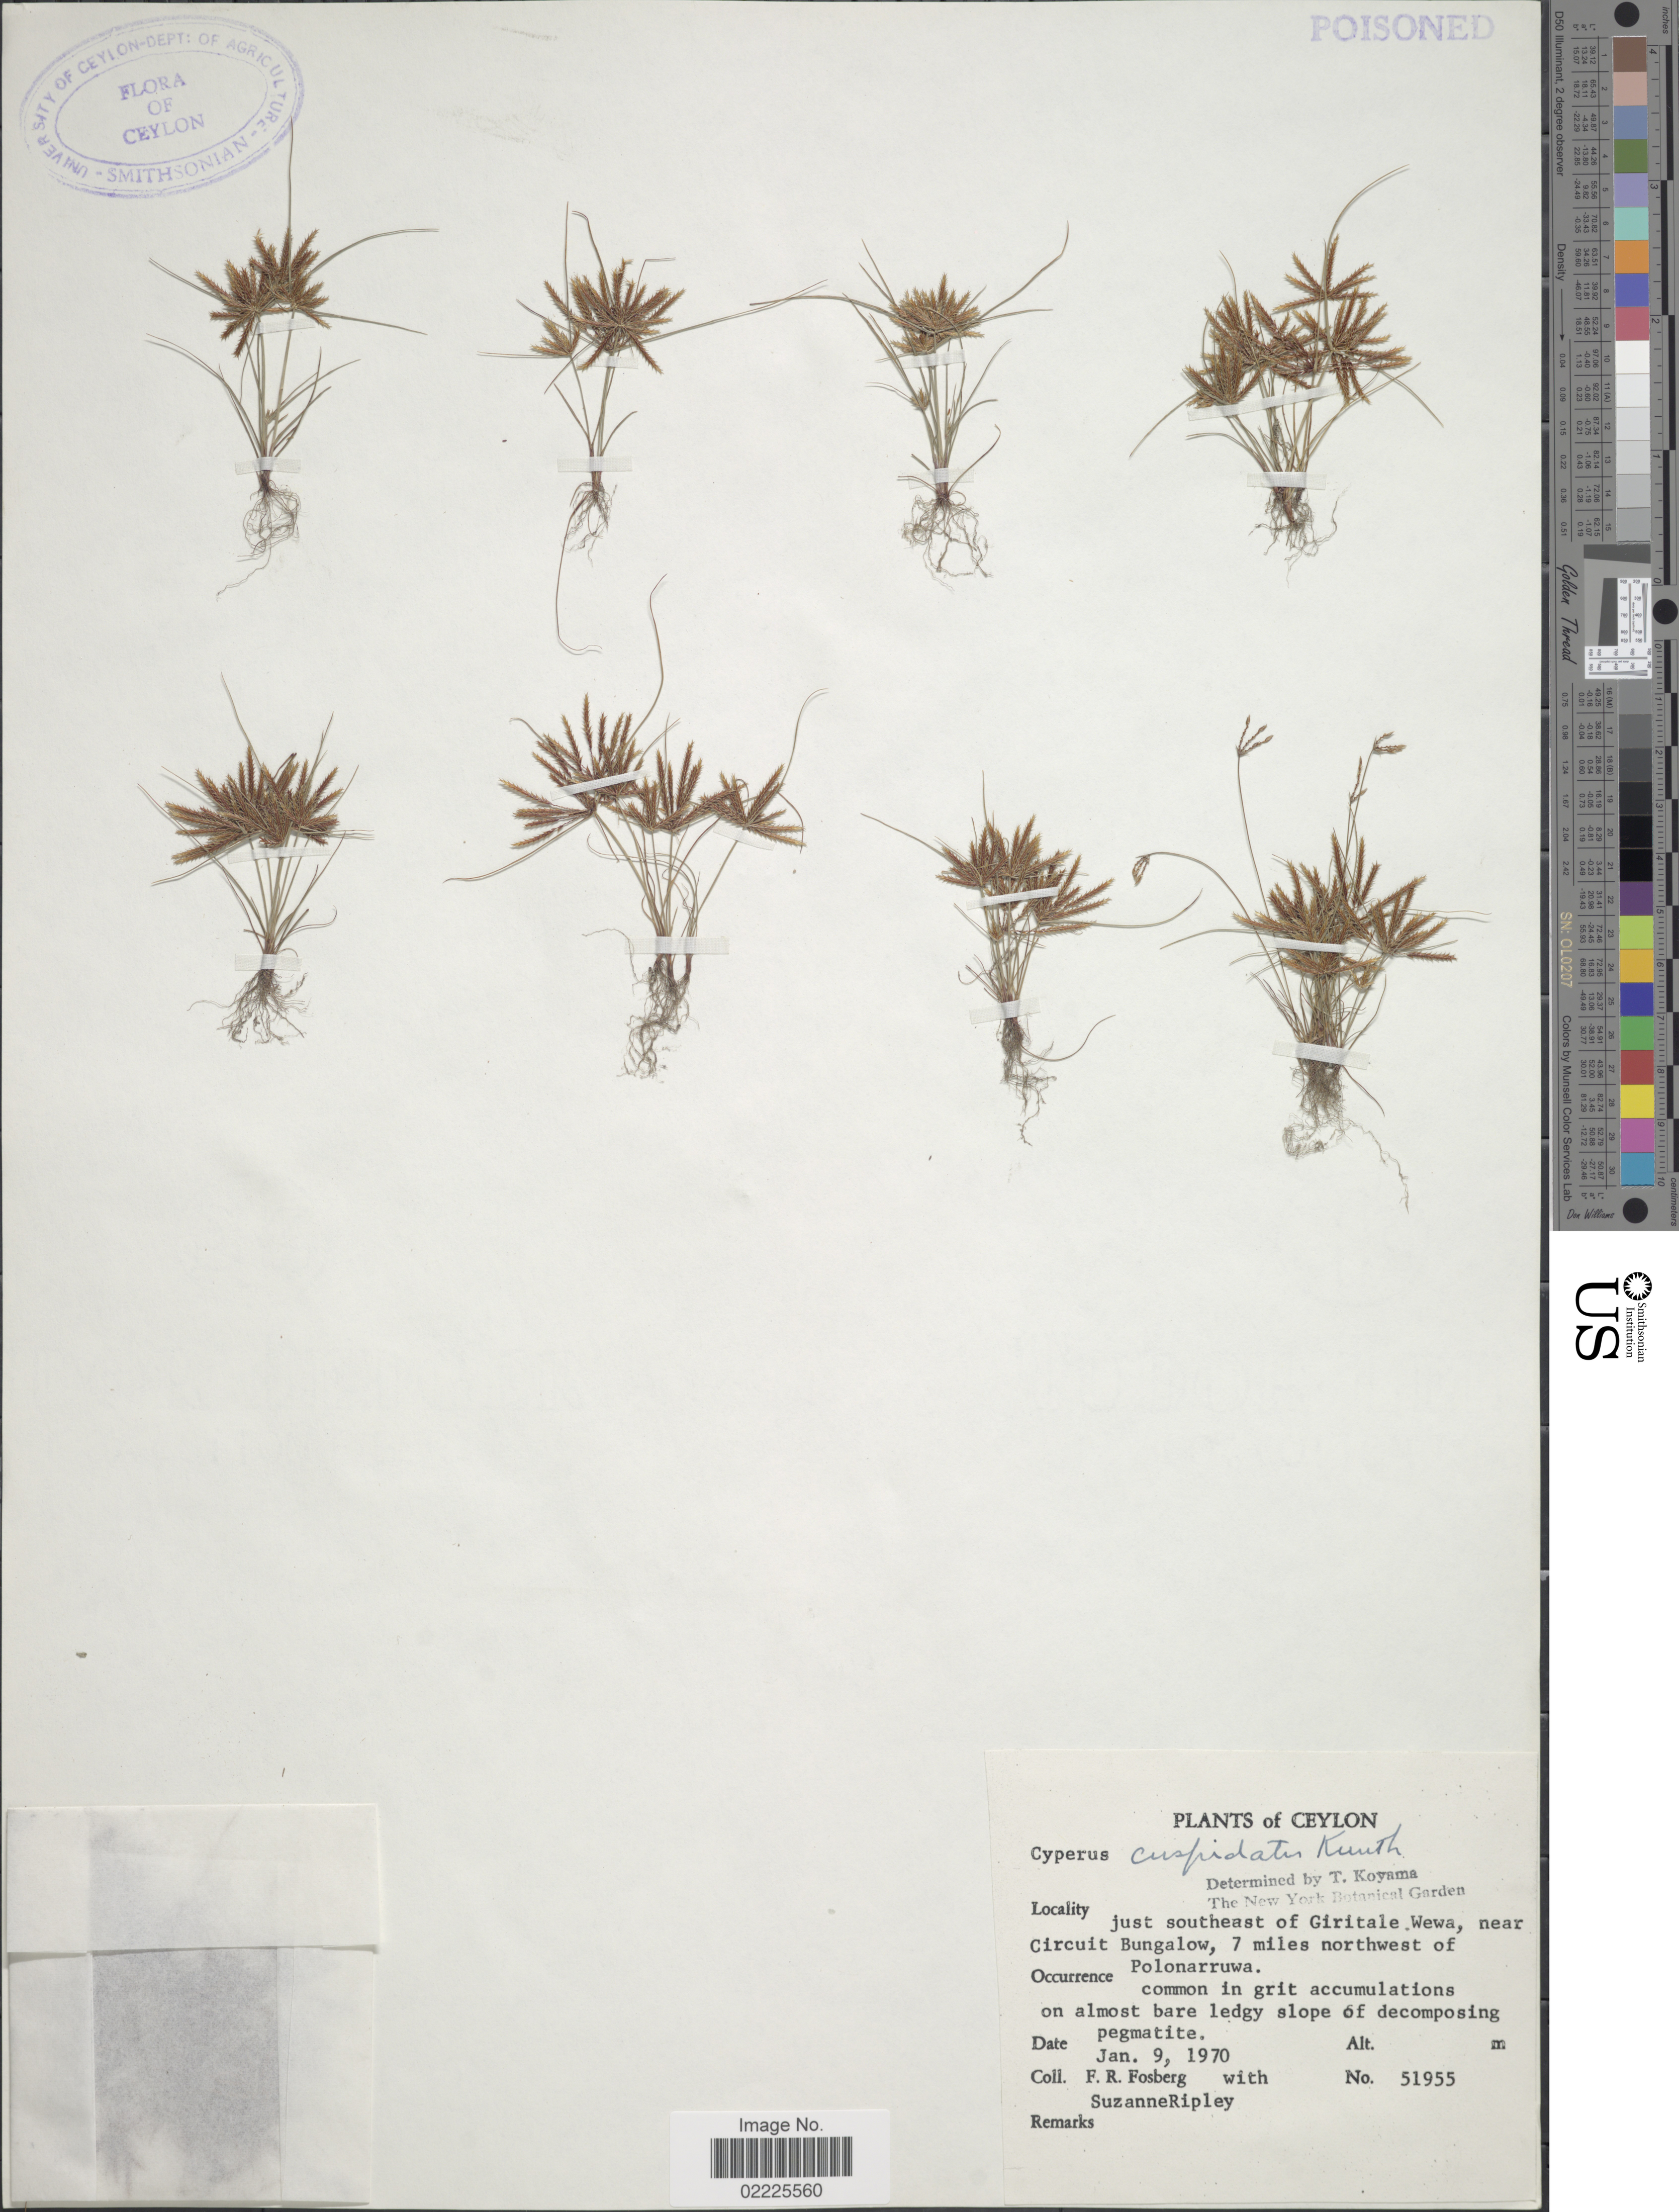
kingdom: Plantae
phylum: Tracheophyta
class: Liliopsida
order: Poales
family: Cyperaceae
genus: Cyperus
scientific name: Cyperus cuspidatus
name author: Kunth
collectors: F. R. Fosberg & S. Ripley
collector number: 51955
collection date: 1970-01-09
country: Sri Lanka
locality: Ceylon, just southeast of Giritale Wewa, near Circuit Bungalow, 7 miles northwest of Polonarruwa